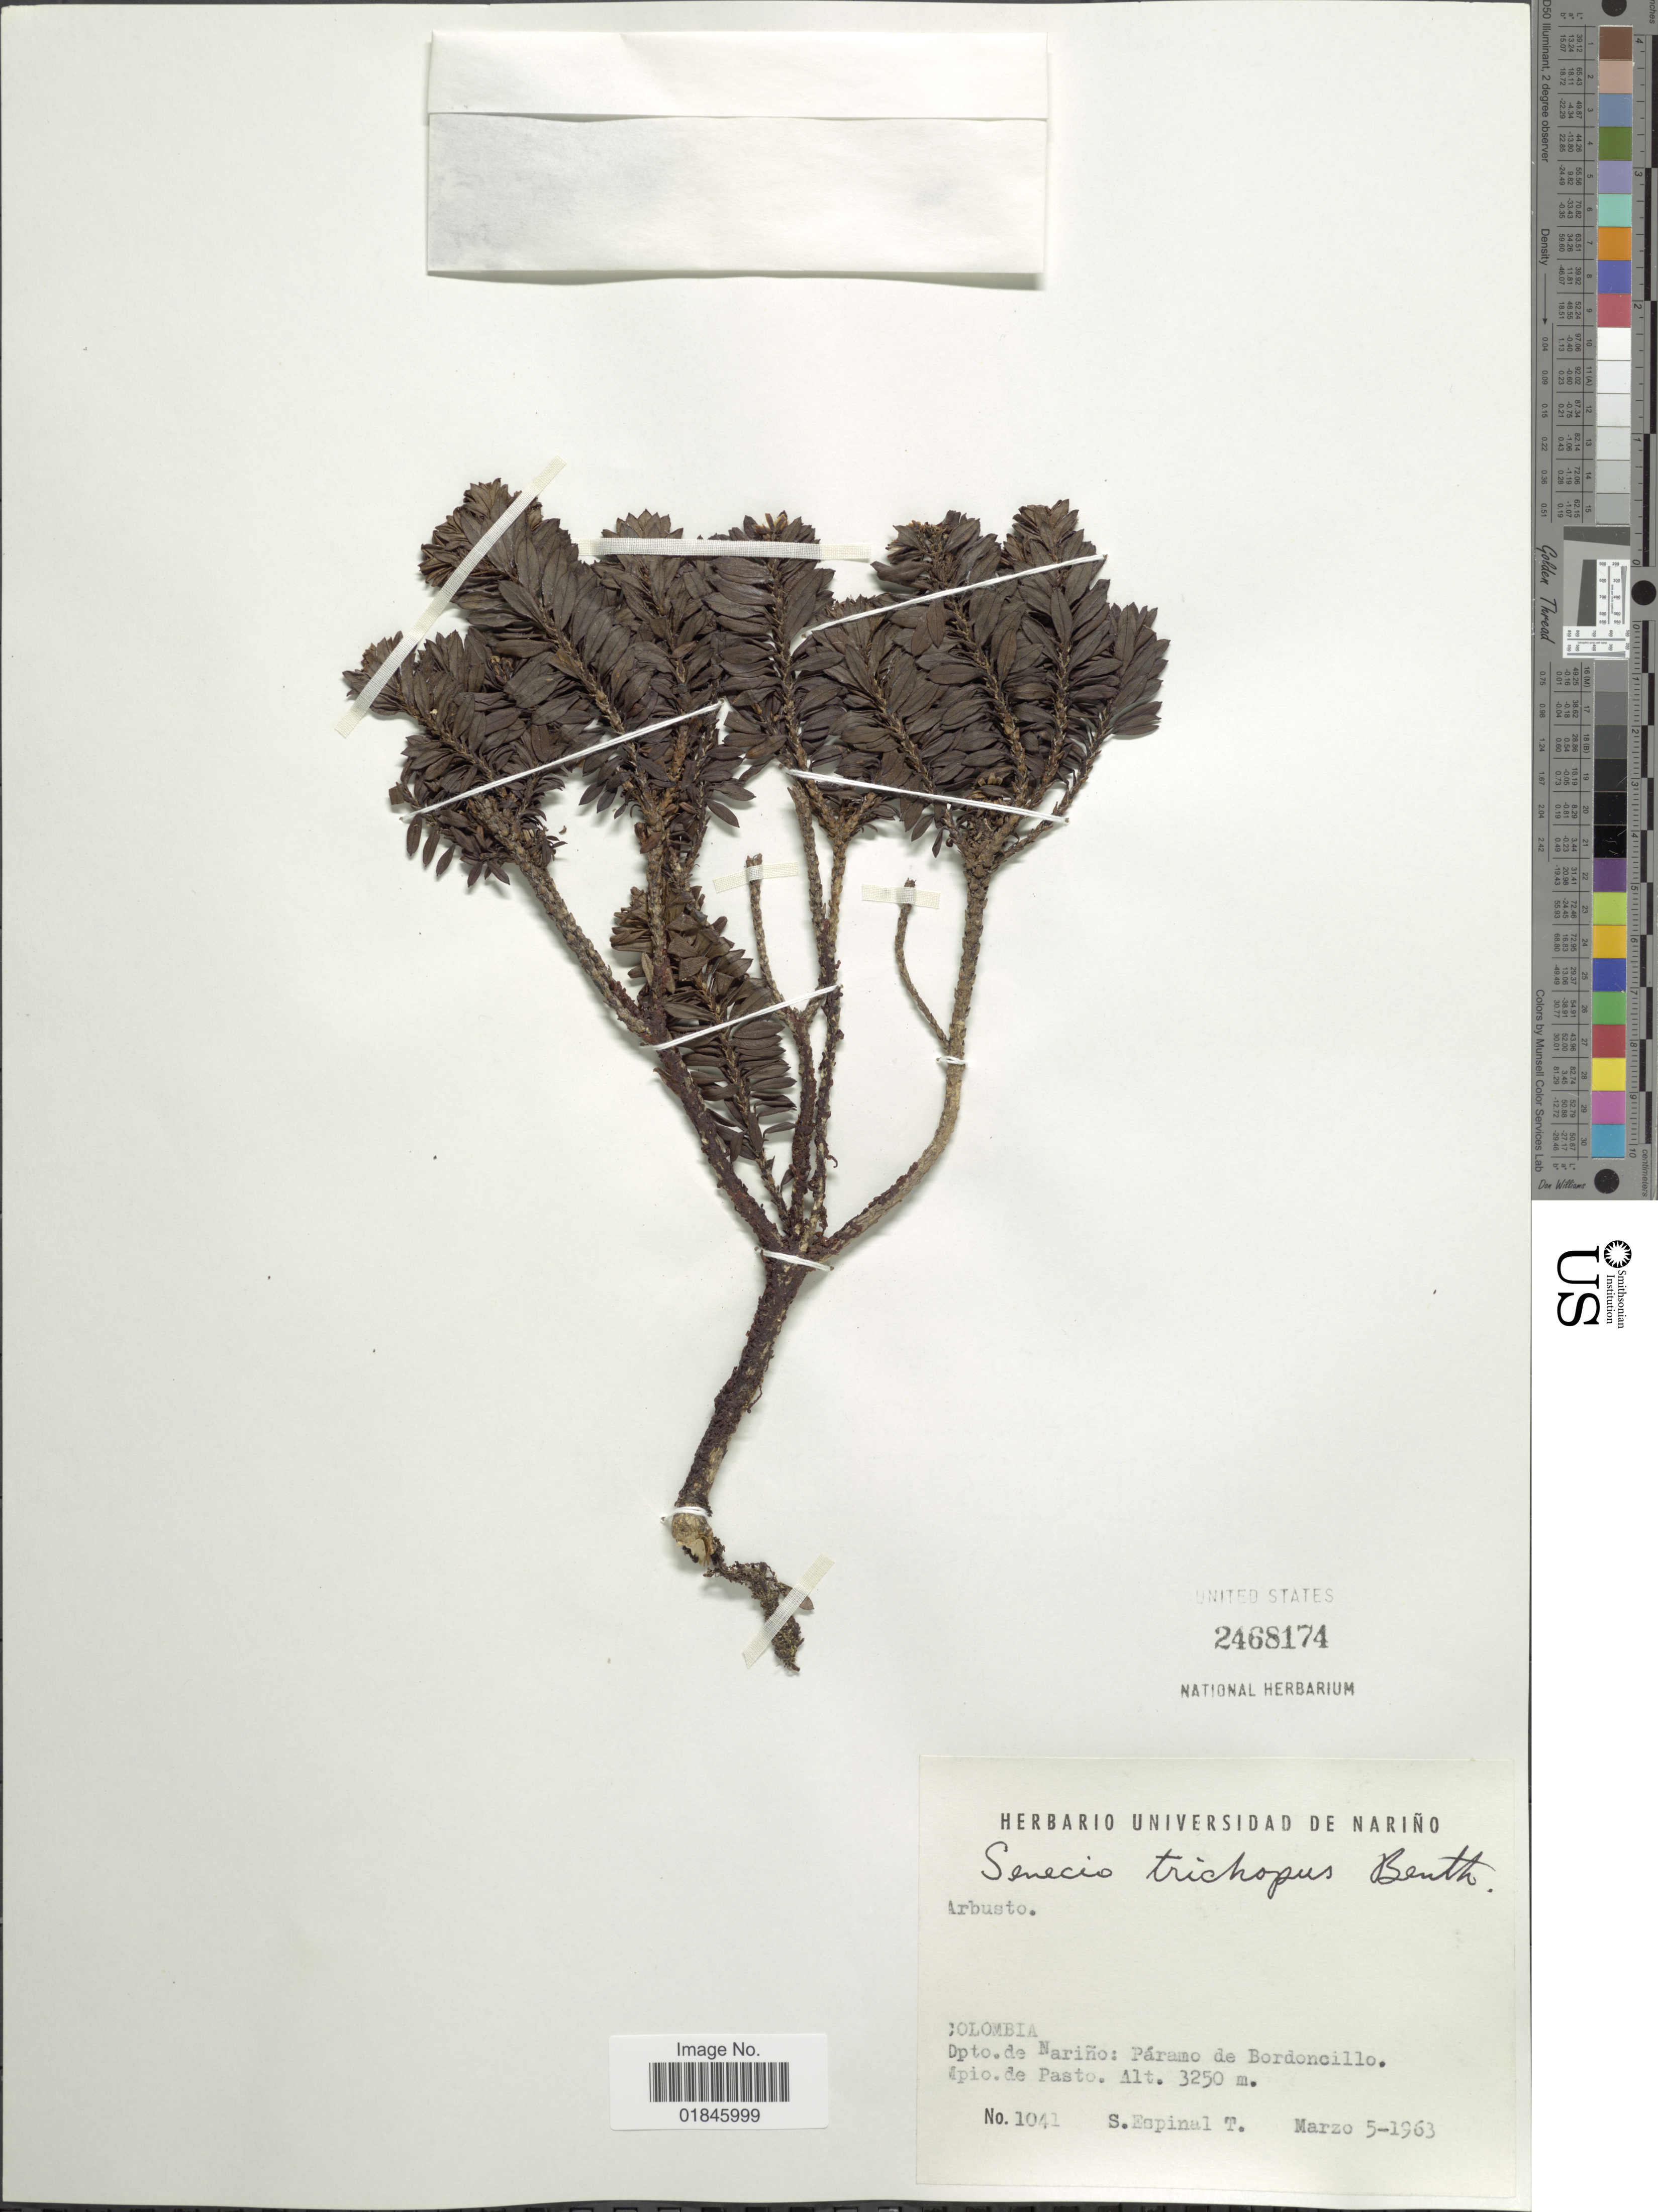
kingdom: Plantae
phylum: Tracheophyta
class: Magnoliopsida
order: Asterales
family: Asteraceae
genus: Pentacalia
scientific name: Pentacalia trichopus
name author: (Benth.) Cuatrec.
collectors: S. T. Espinal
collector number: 1041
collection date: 1963-03-05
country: Colombia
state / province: Nariño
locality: Colombia. Dpto. de Nariño: Páramo de Bordoncillo. Mpio. de Pasto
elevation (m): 3250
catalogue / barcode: US 2468174